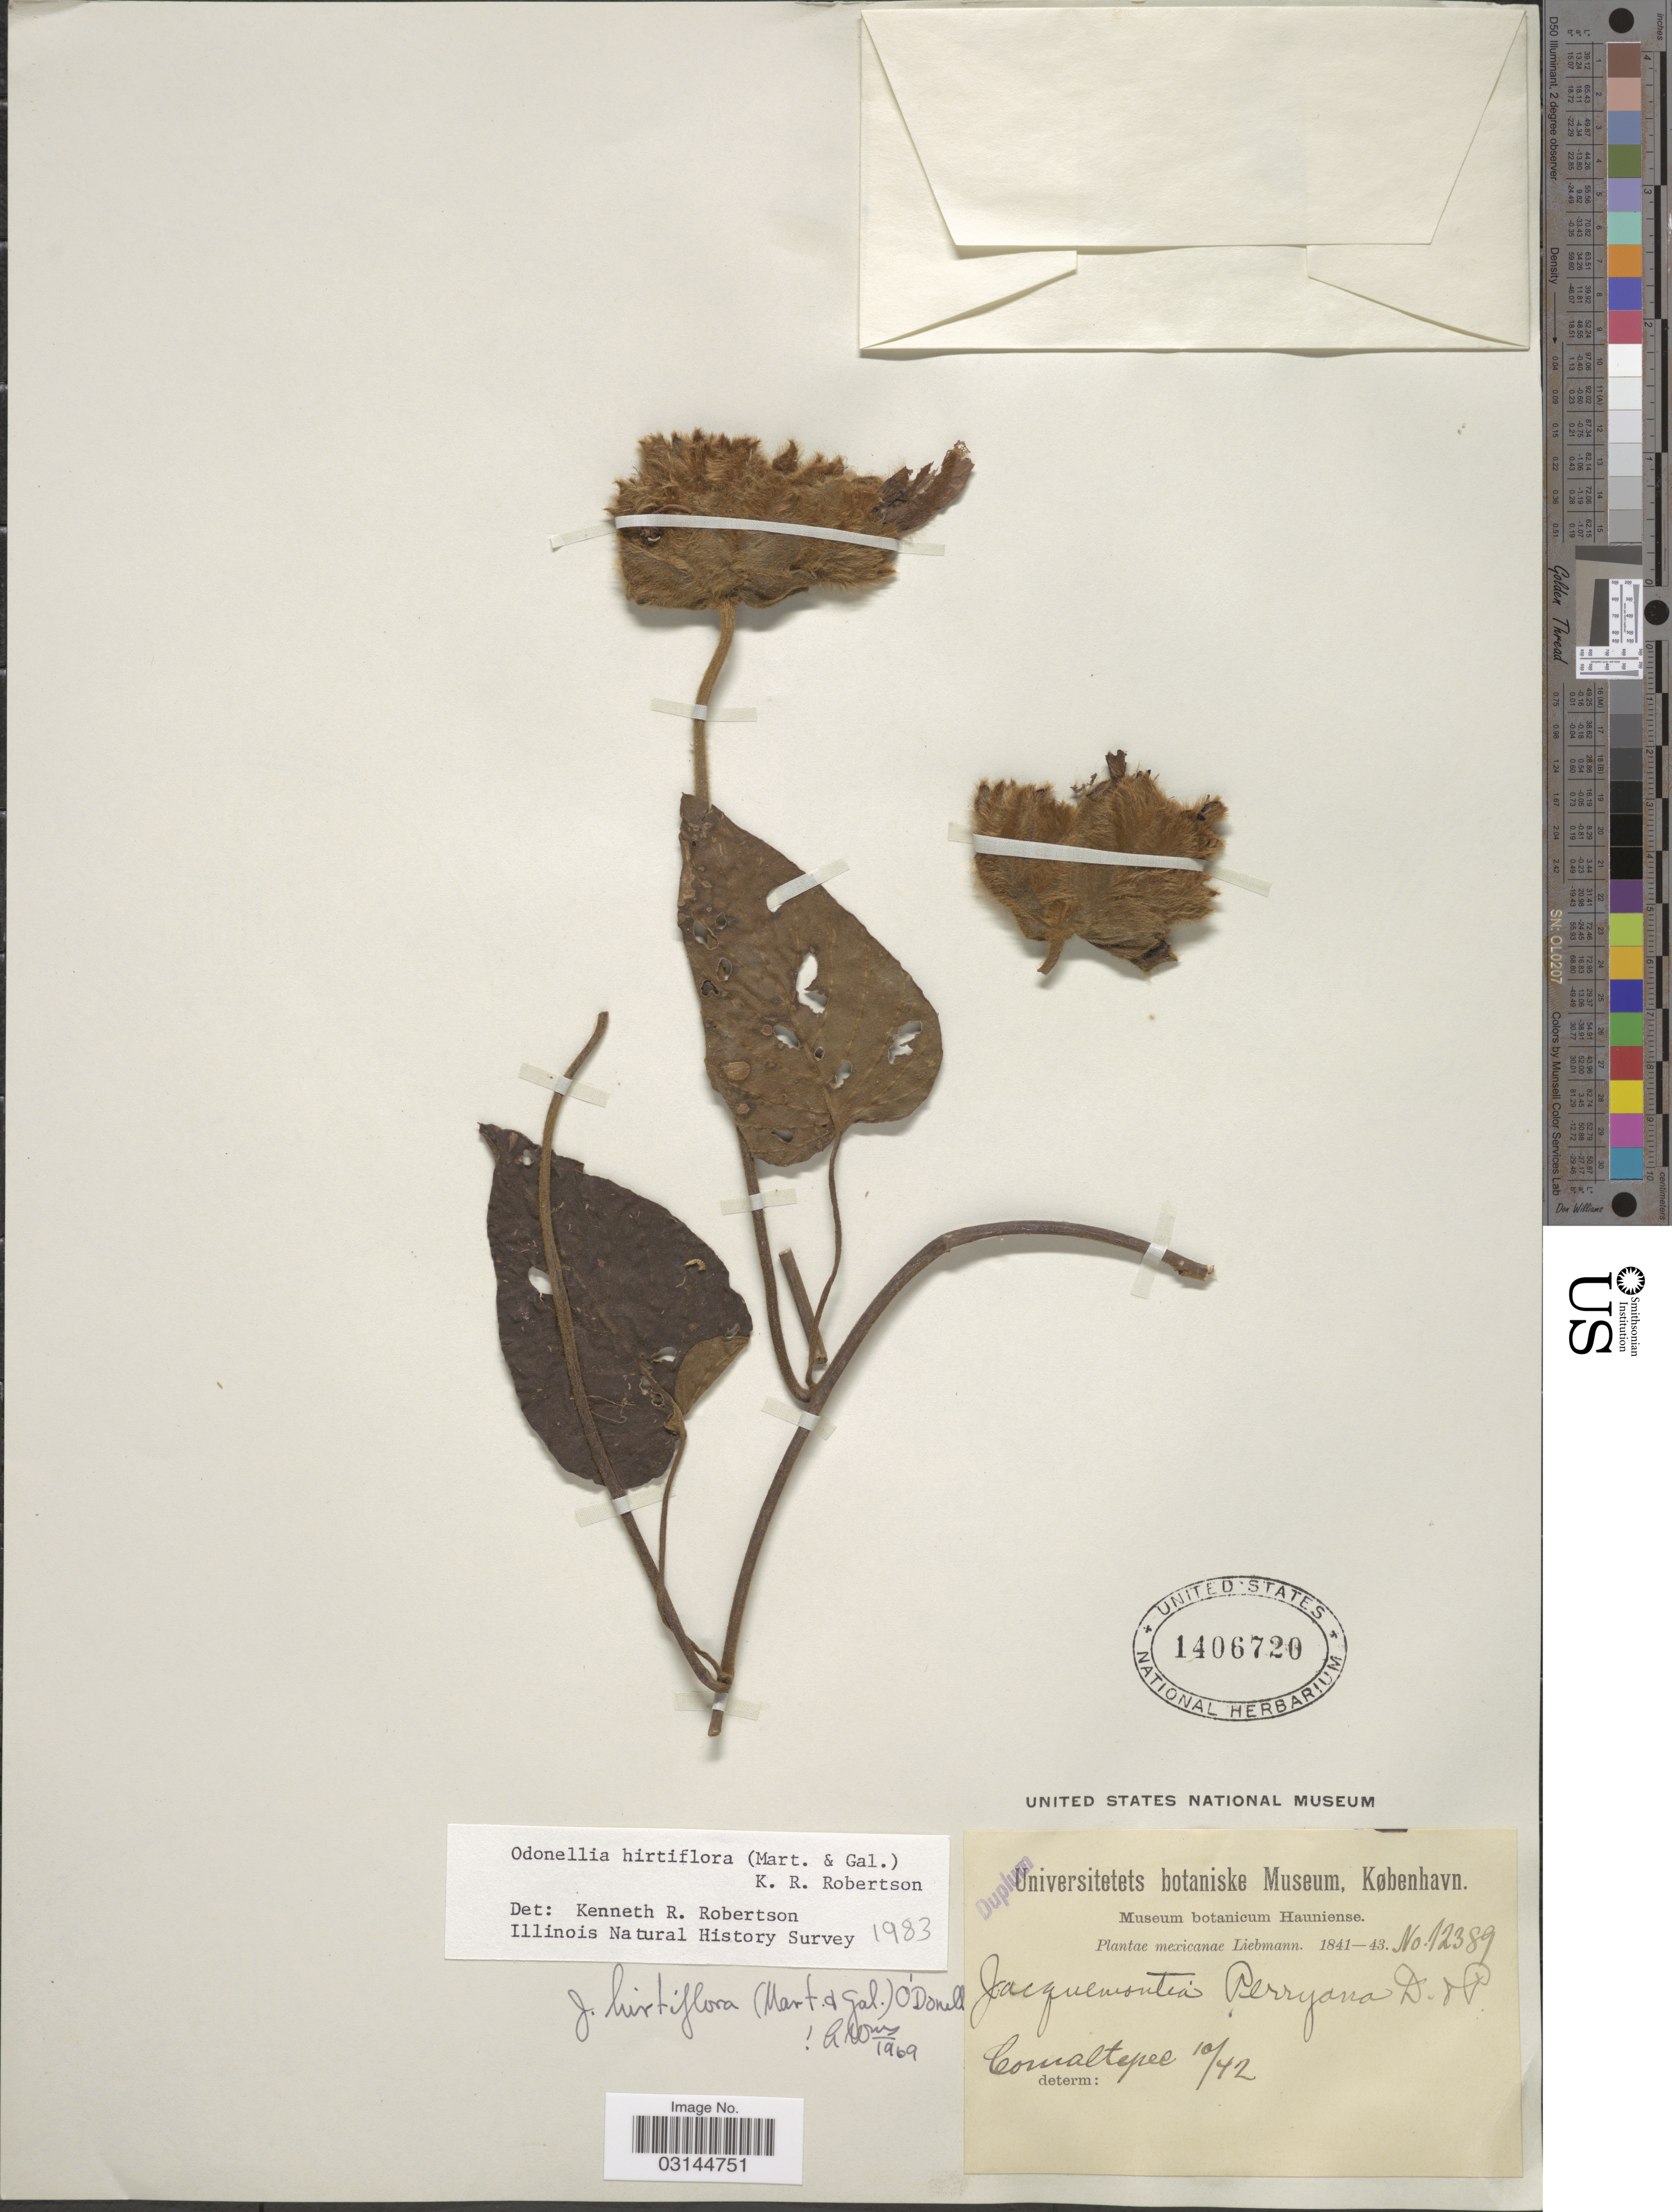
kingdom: Plantae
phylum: Tracheophyta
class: Magnoliopsida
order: Solanales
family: Convolvulaceae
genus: Odonellia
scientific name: Odonellia hirtiflora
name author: (M. Martens & Galeotti) K.R. Robertson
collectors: Liebmann, --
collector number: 12389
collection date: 1842-10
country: Mexico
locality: Comaltepec.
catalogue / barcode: US 1406720